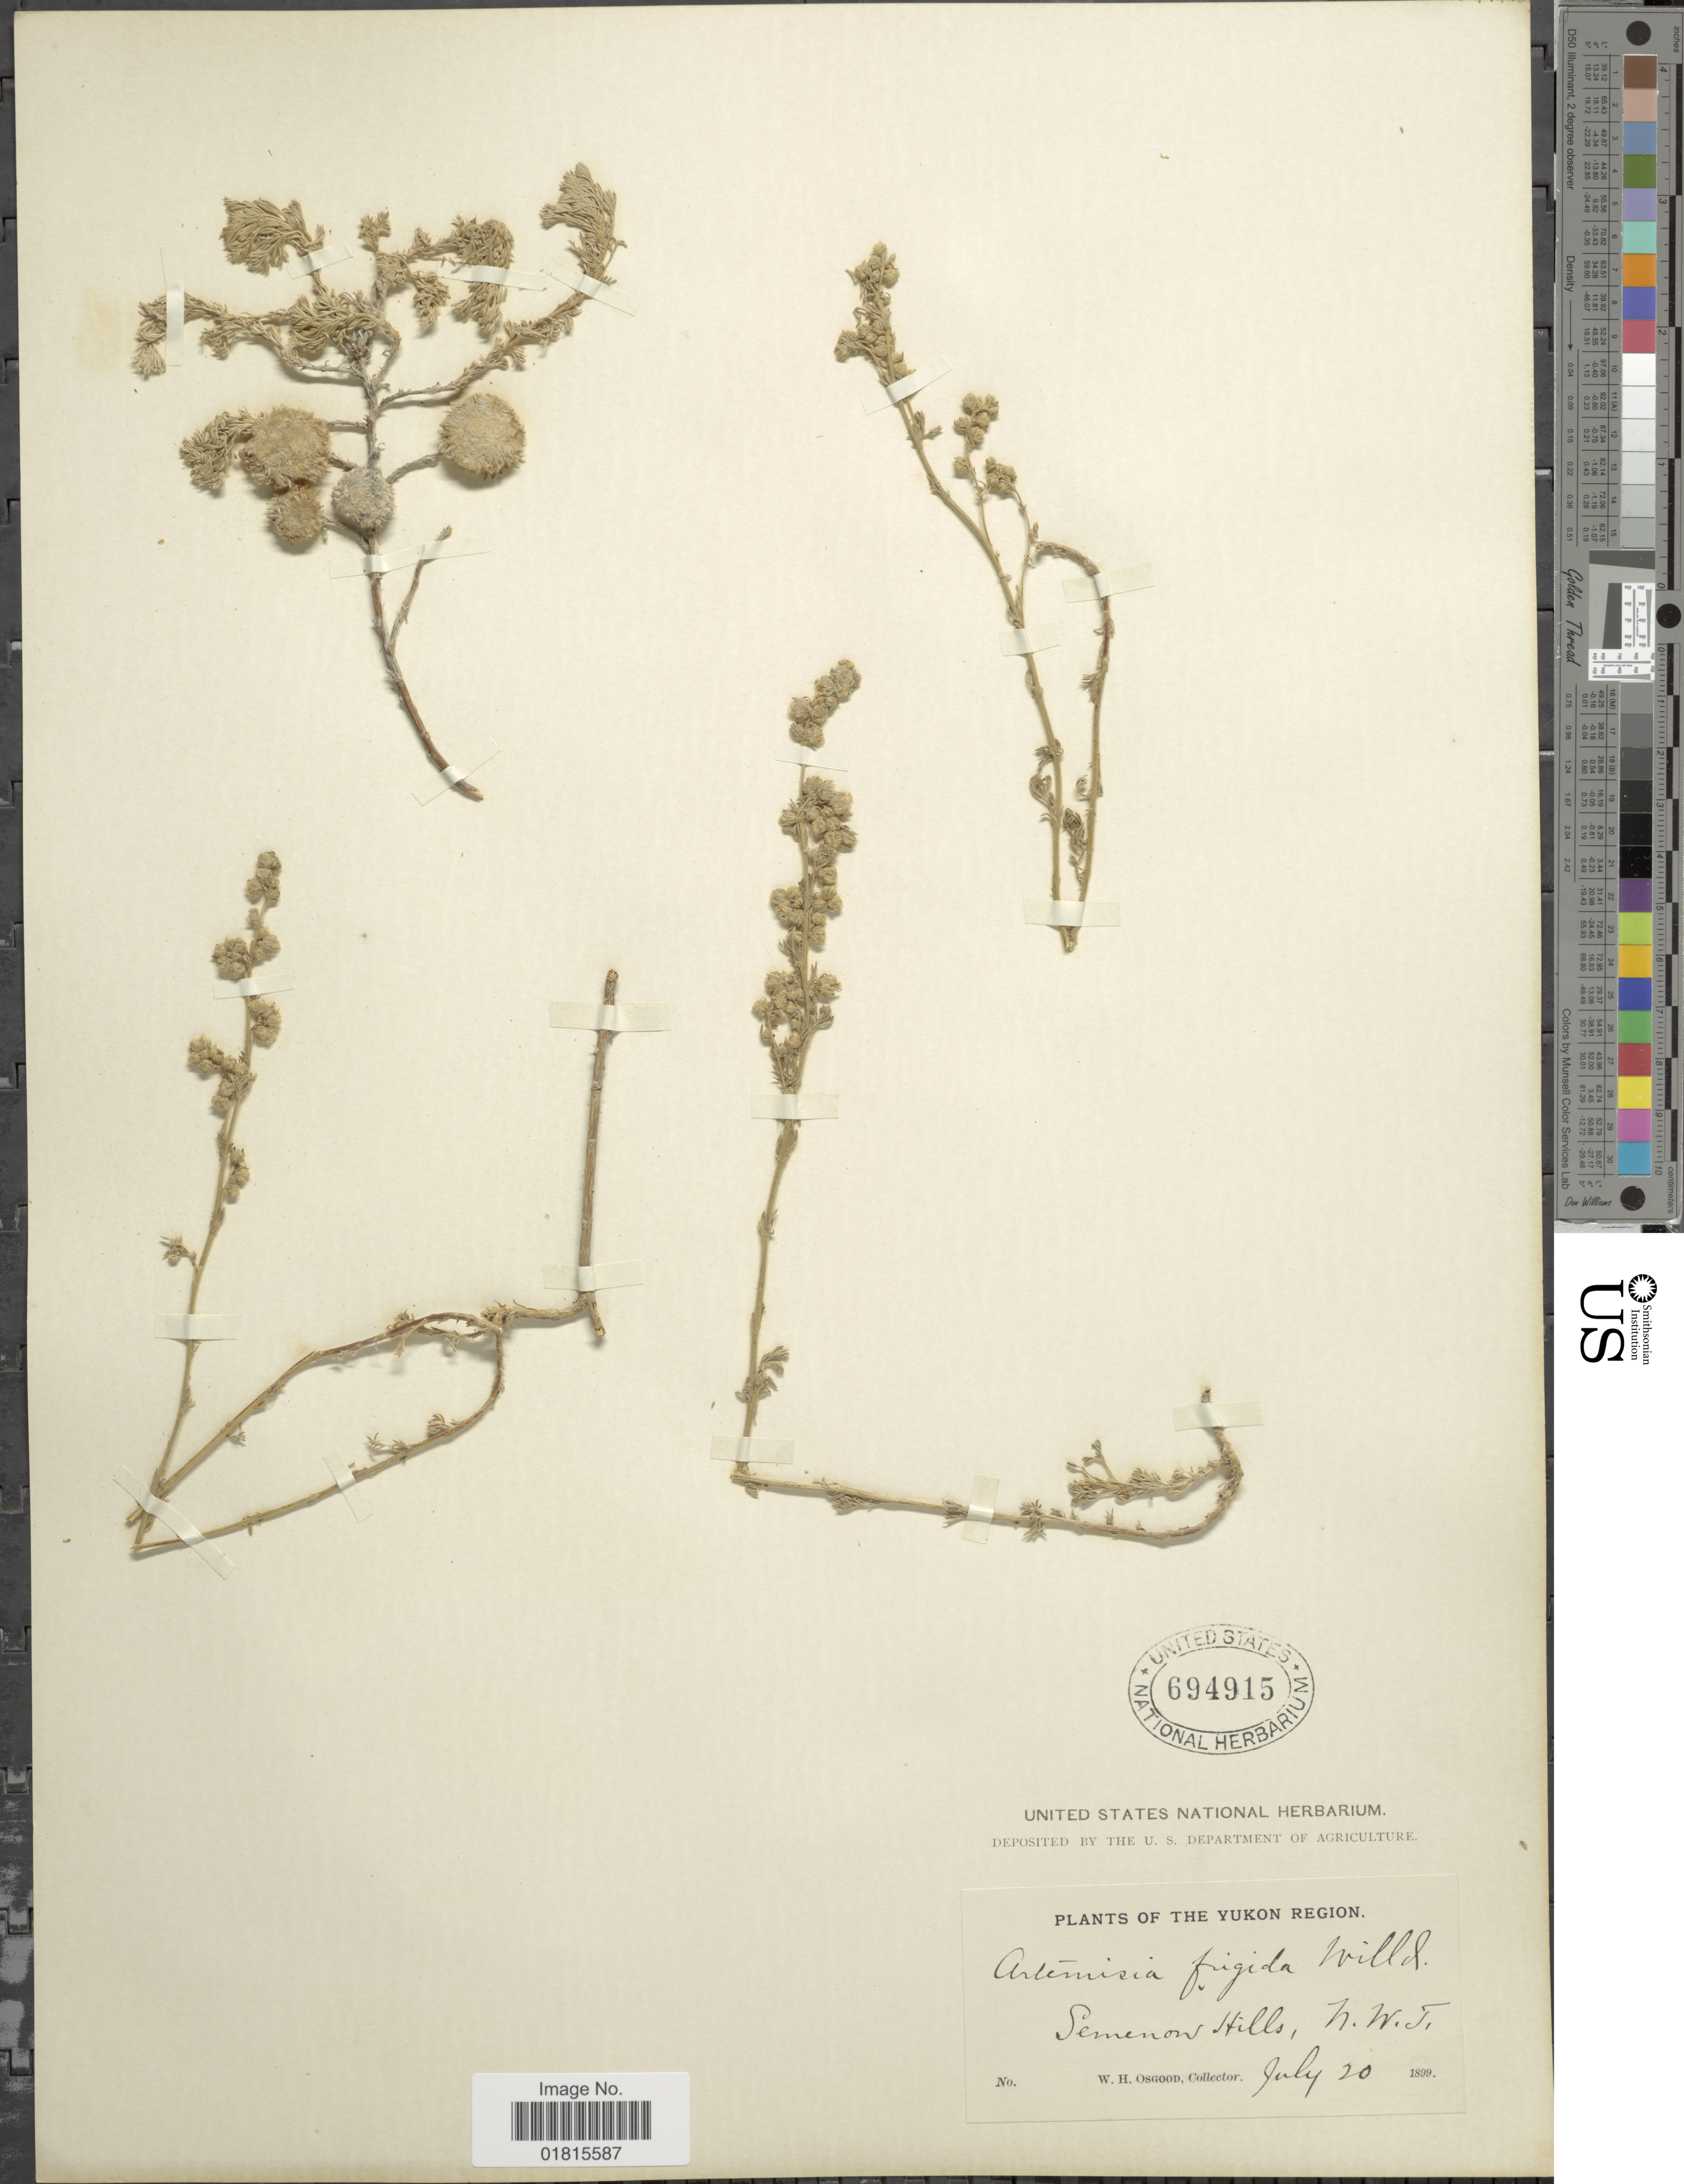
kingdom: Plantae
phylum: Tracheophyta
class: Magnoliopsida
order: Asterales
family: Asteraceae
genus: Artemisia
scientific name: Artemisia frigida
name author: Willd.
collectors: W. Osgood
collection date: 1899-07-20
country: Canada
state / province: Yukon Territory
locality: Yukon Region, Semenon Hills, N.W.T.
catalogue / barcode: US 694915